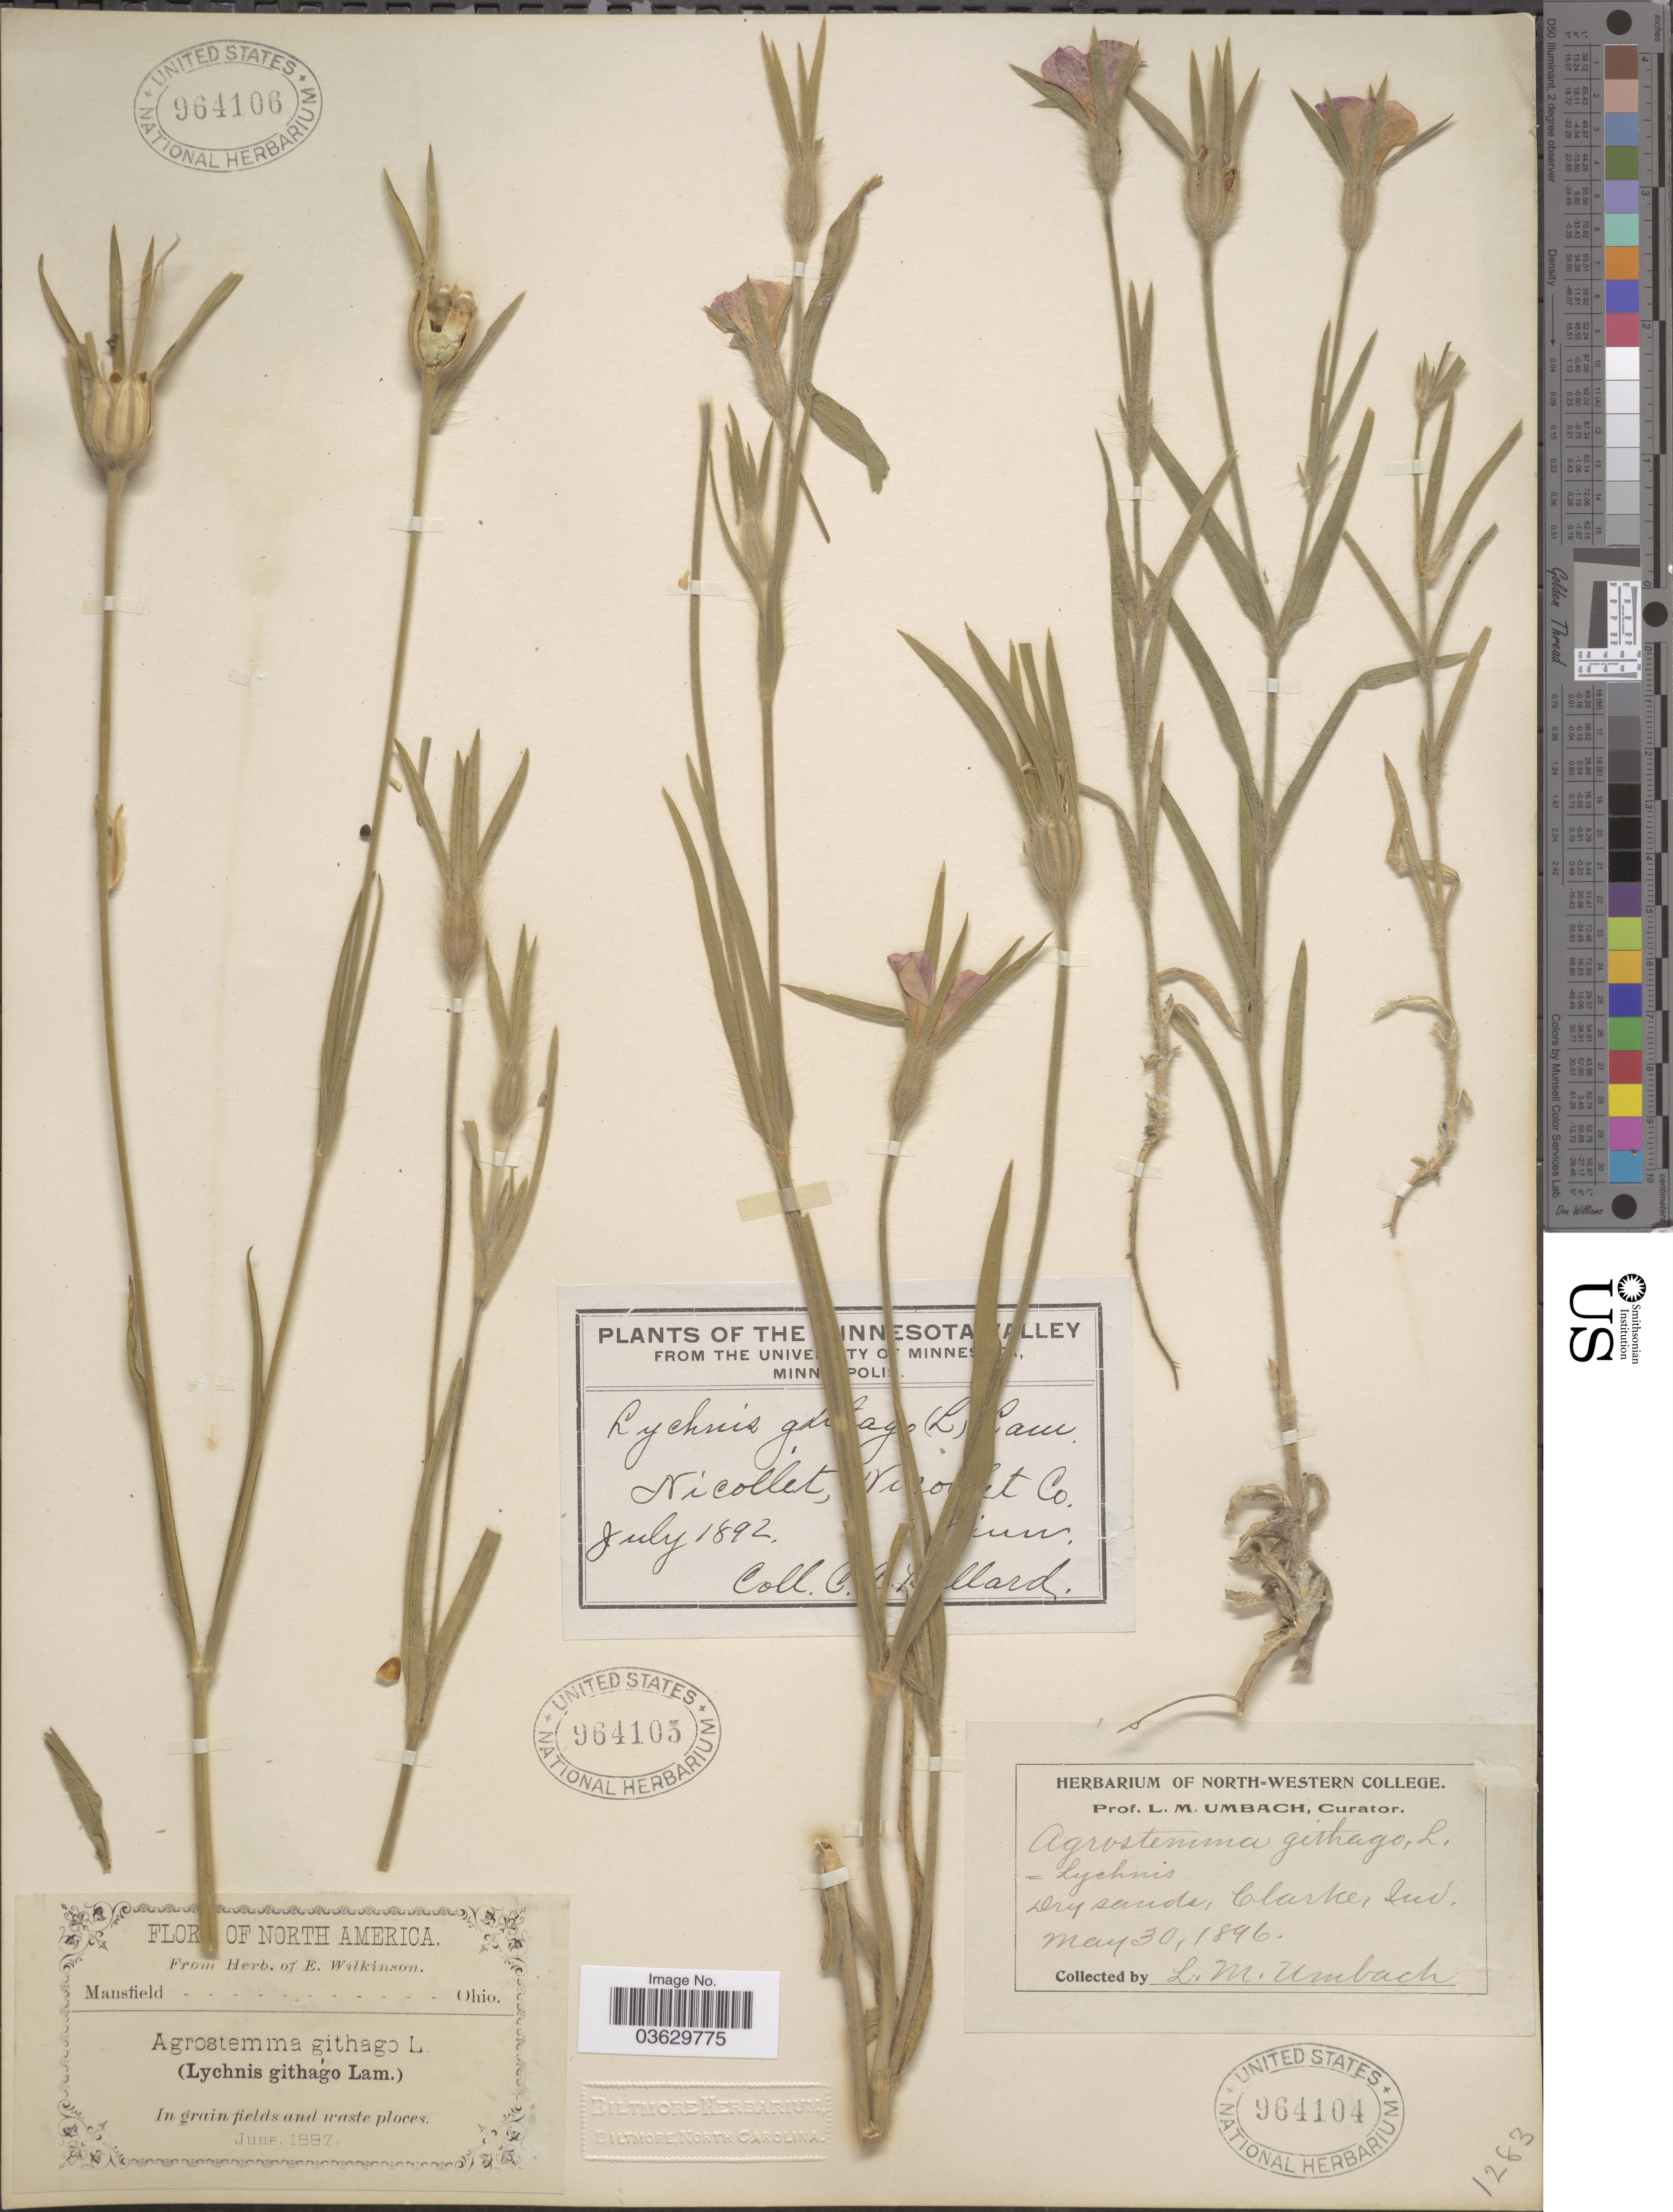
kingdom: Plantae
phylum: Tracheophyta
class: Magnoliopsida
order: Caryophyllales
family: Caryophyllaceae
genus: Agrostemma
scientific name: Agrostemma sp.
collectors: L. M. Umbach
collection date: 1896-05-30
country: United States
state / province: Indiana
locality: Dry sands, Clarke.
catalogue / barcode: US 964104-3